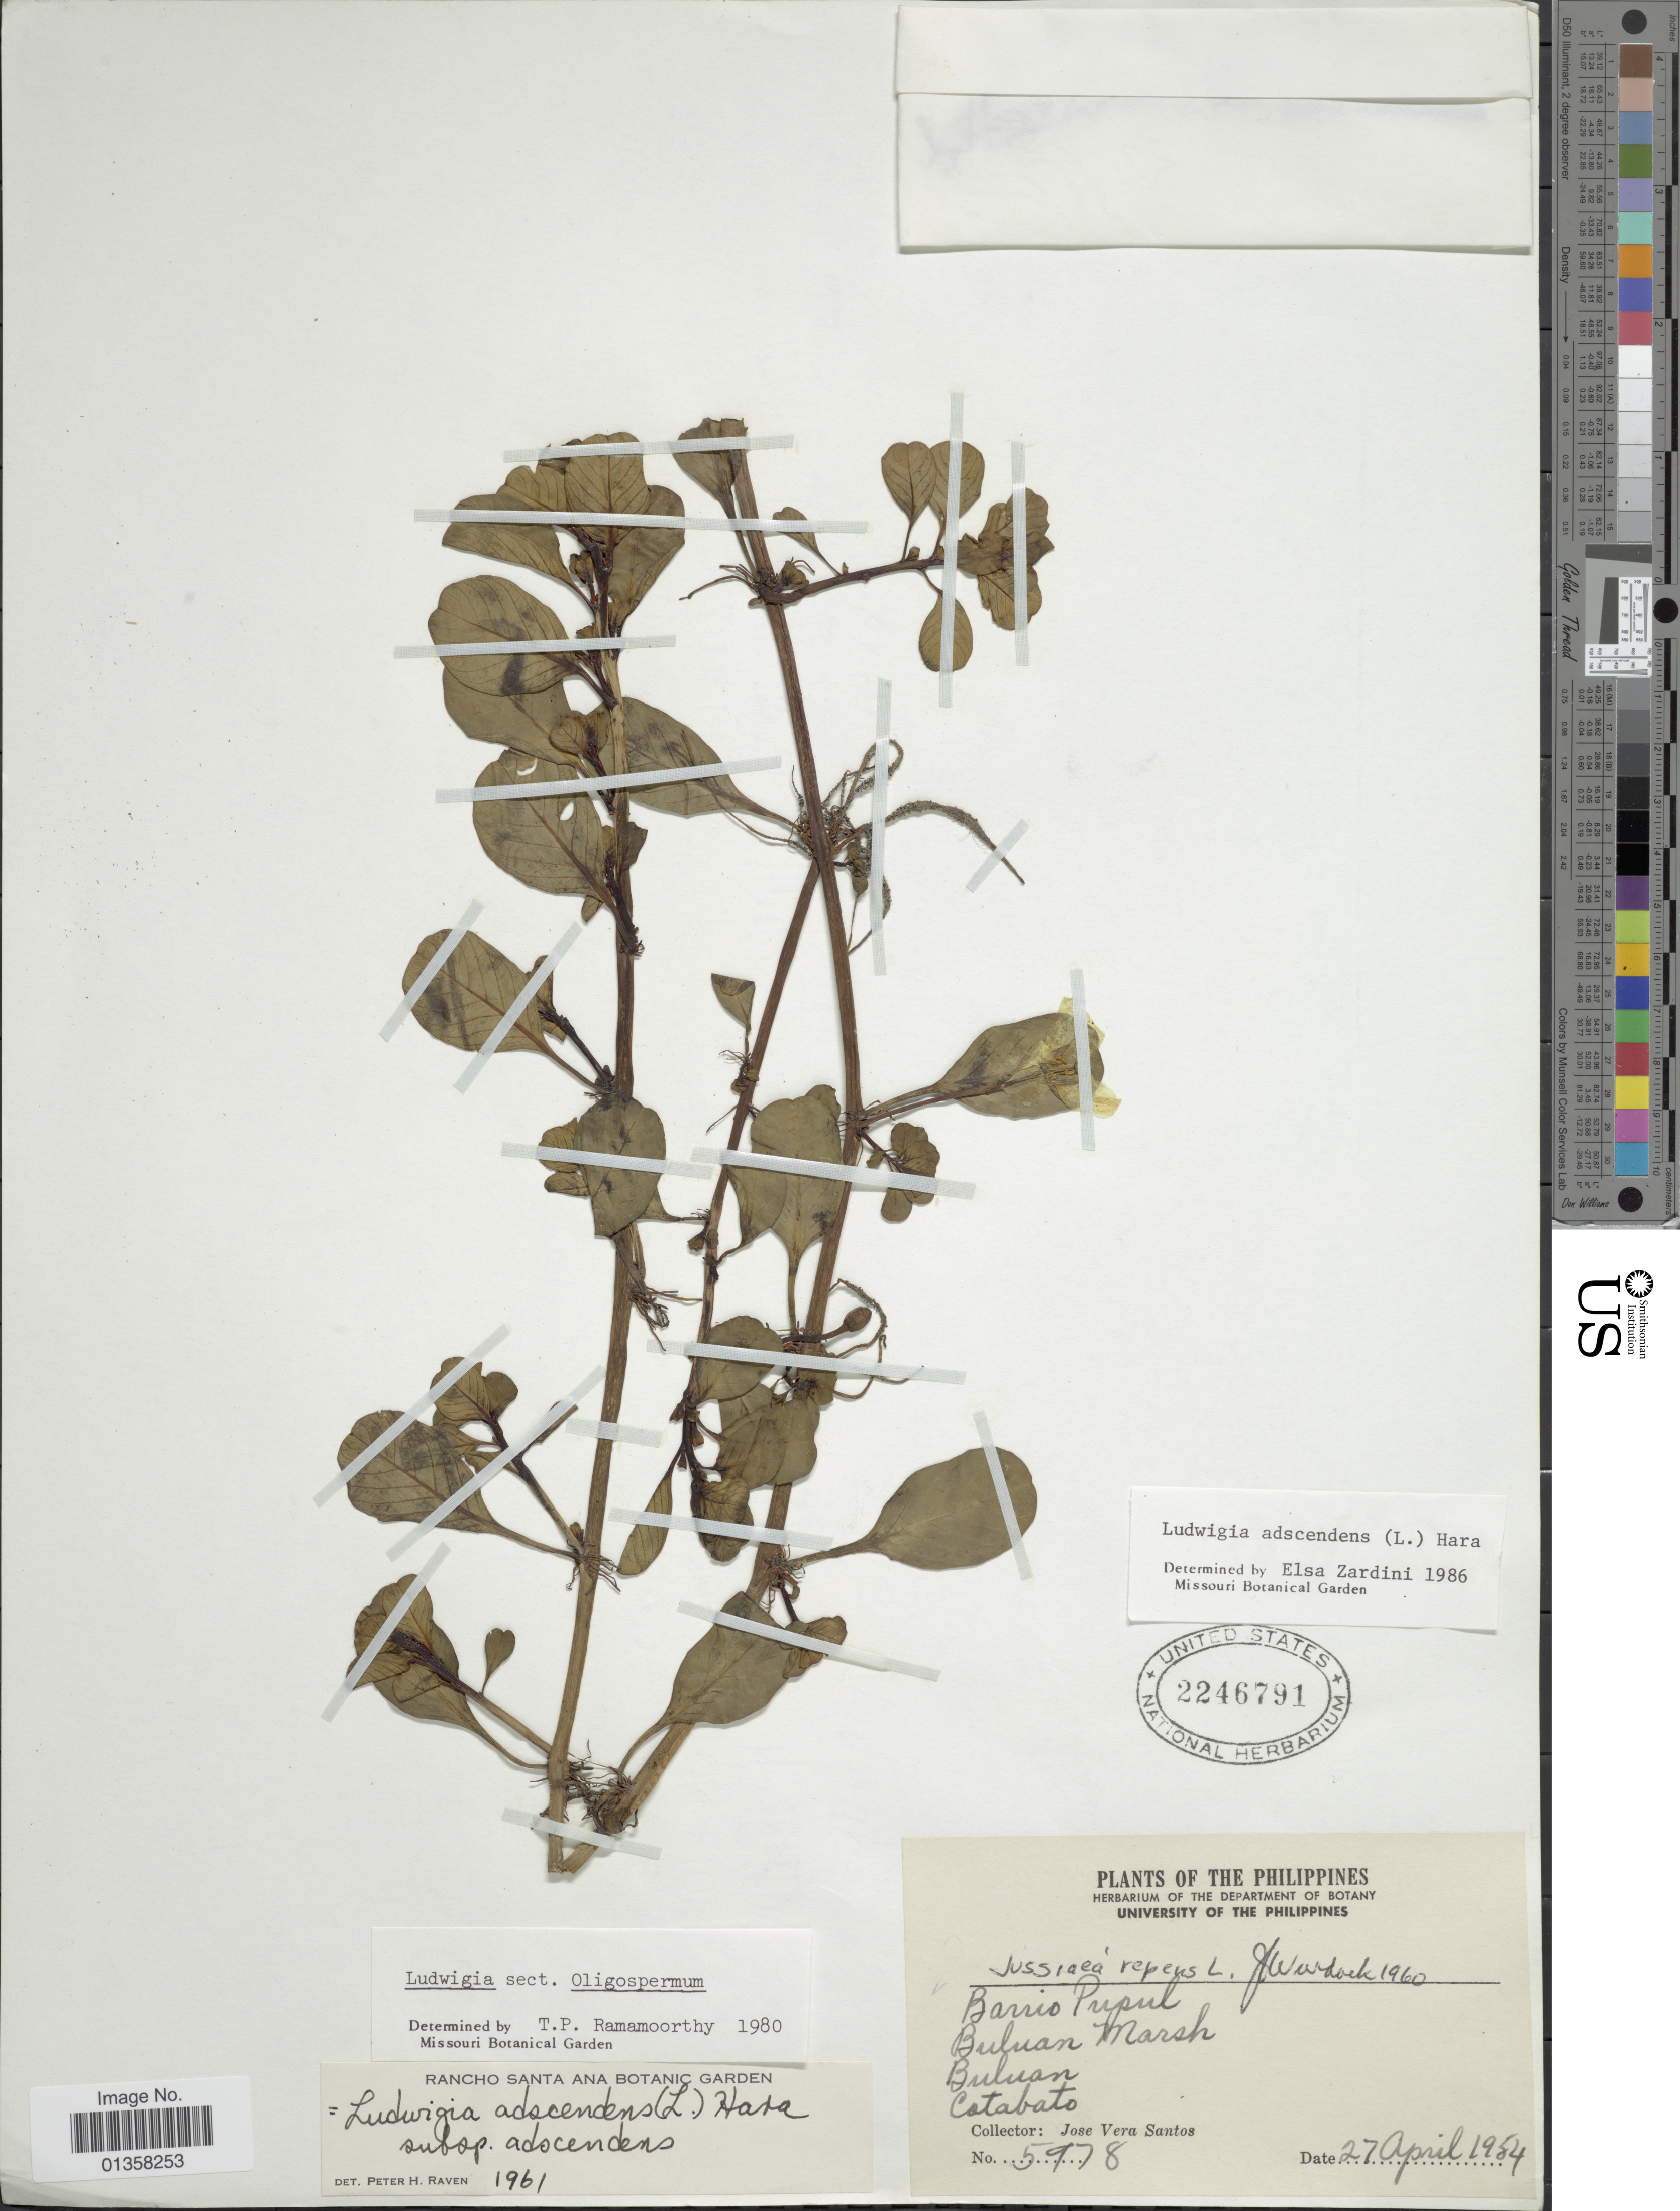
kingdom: Plantae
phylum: Tracheophyta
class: Magnoliopsida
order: Myrtales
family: Onagraceae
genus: Ludwigia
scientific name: Ludwigia adscendens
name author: (L.) H. Hara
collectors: J. V. Santos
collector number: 5978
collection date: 1954-04-27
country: Philippines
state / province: Soccsksargen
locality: Barrio Pupul, Buluan Marsh, Buluan, Cotabato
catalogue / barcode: US 2246791